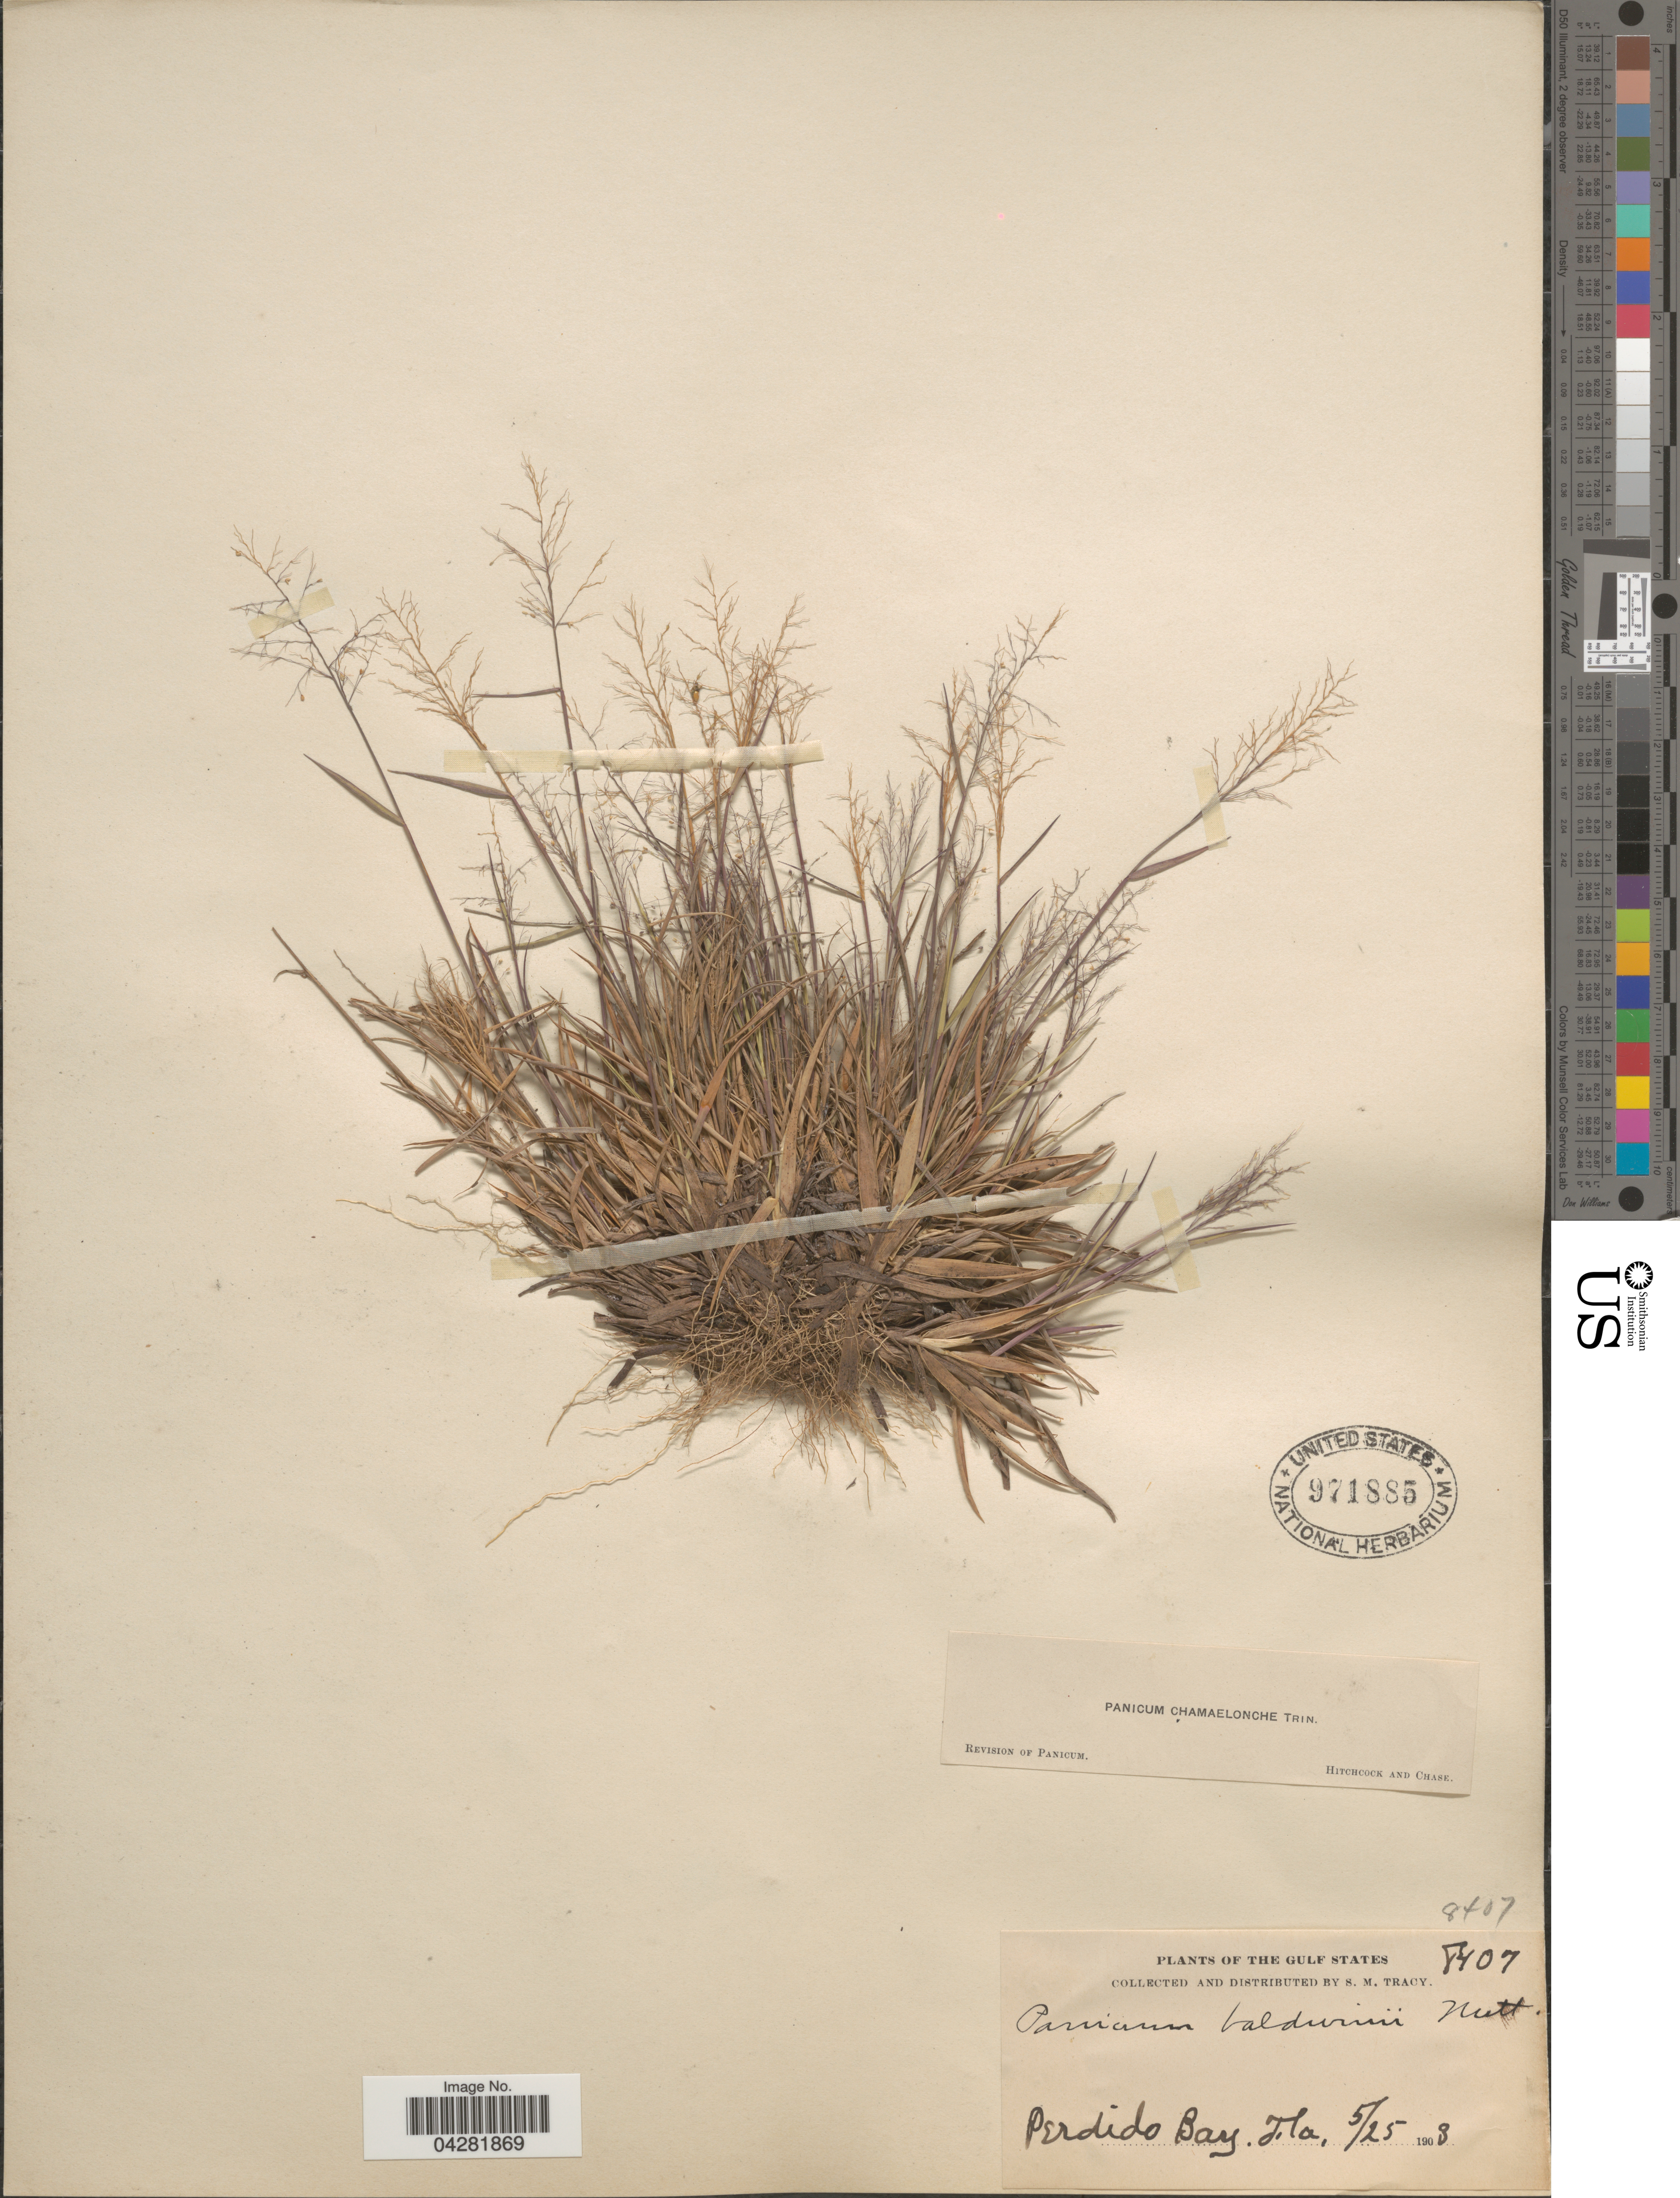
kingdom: Plantae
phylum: Tracheophyta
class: Liliopsida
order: Poales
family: Poaceae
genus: Dichanthelium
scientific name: Dichanthelium ensifolium var. ensifolium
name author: (Baldwin ex Elliot) Gould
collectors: S. M. Tracy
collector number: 8407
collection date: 1903-05-25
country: United States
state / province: Florida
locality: Gulf States. Perdido Bay.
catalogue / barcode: US 971885